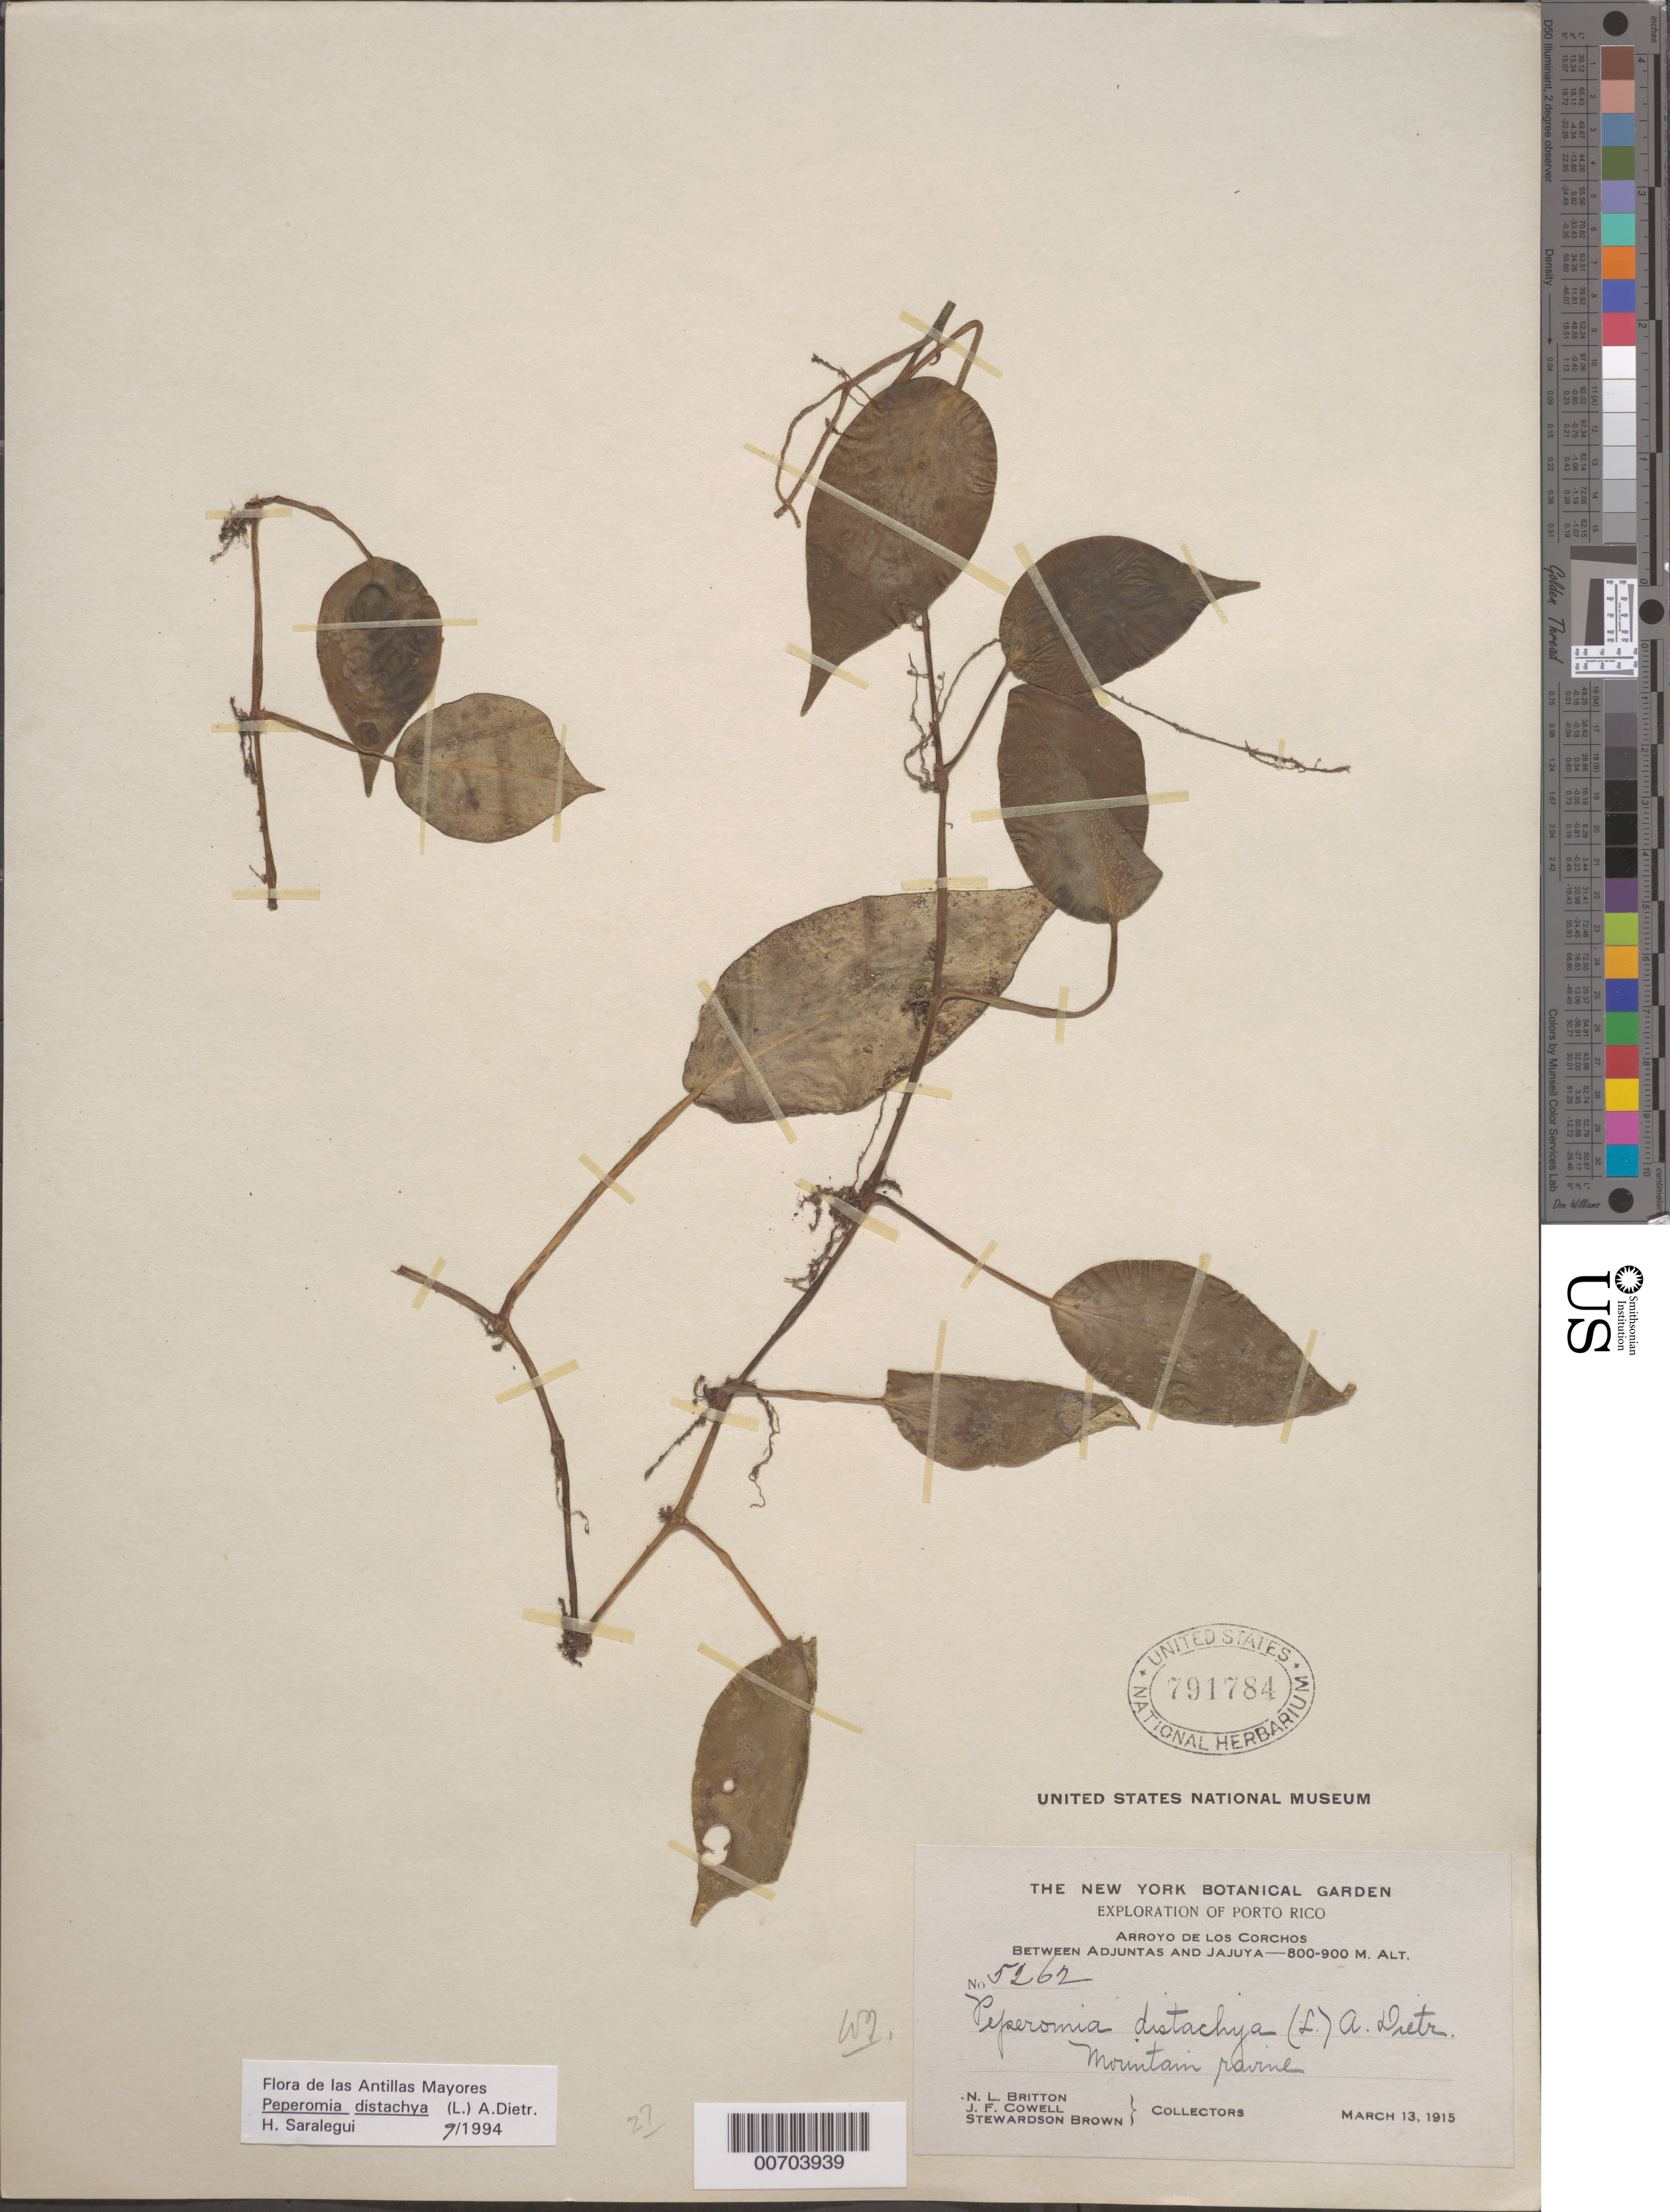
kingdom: Plantae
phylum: Tracheophyta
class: Magnoliopsida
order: Piperales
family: Piperaceae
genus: Peperomia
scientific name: Peperomia distachya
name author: (L.) A. Dietr.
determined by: Saralegui Boza, H.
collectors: N. Britton, J. F. Cowell & S. Brown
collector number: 5262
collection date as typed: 13 Mar 1915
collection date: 1915-03-13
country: Puerto Rico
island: Greater Antilles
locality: Arroyo de los Corchos; btw. Adjuntas and Jajuya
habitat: mountain ravine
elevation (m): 800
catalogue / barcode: US 791784